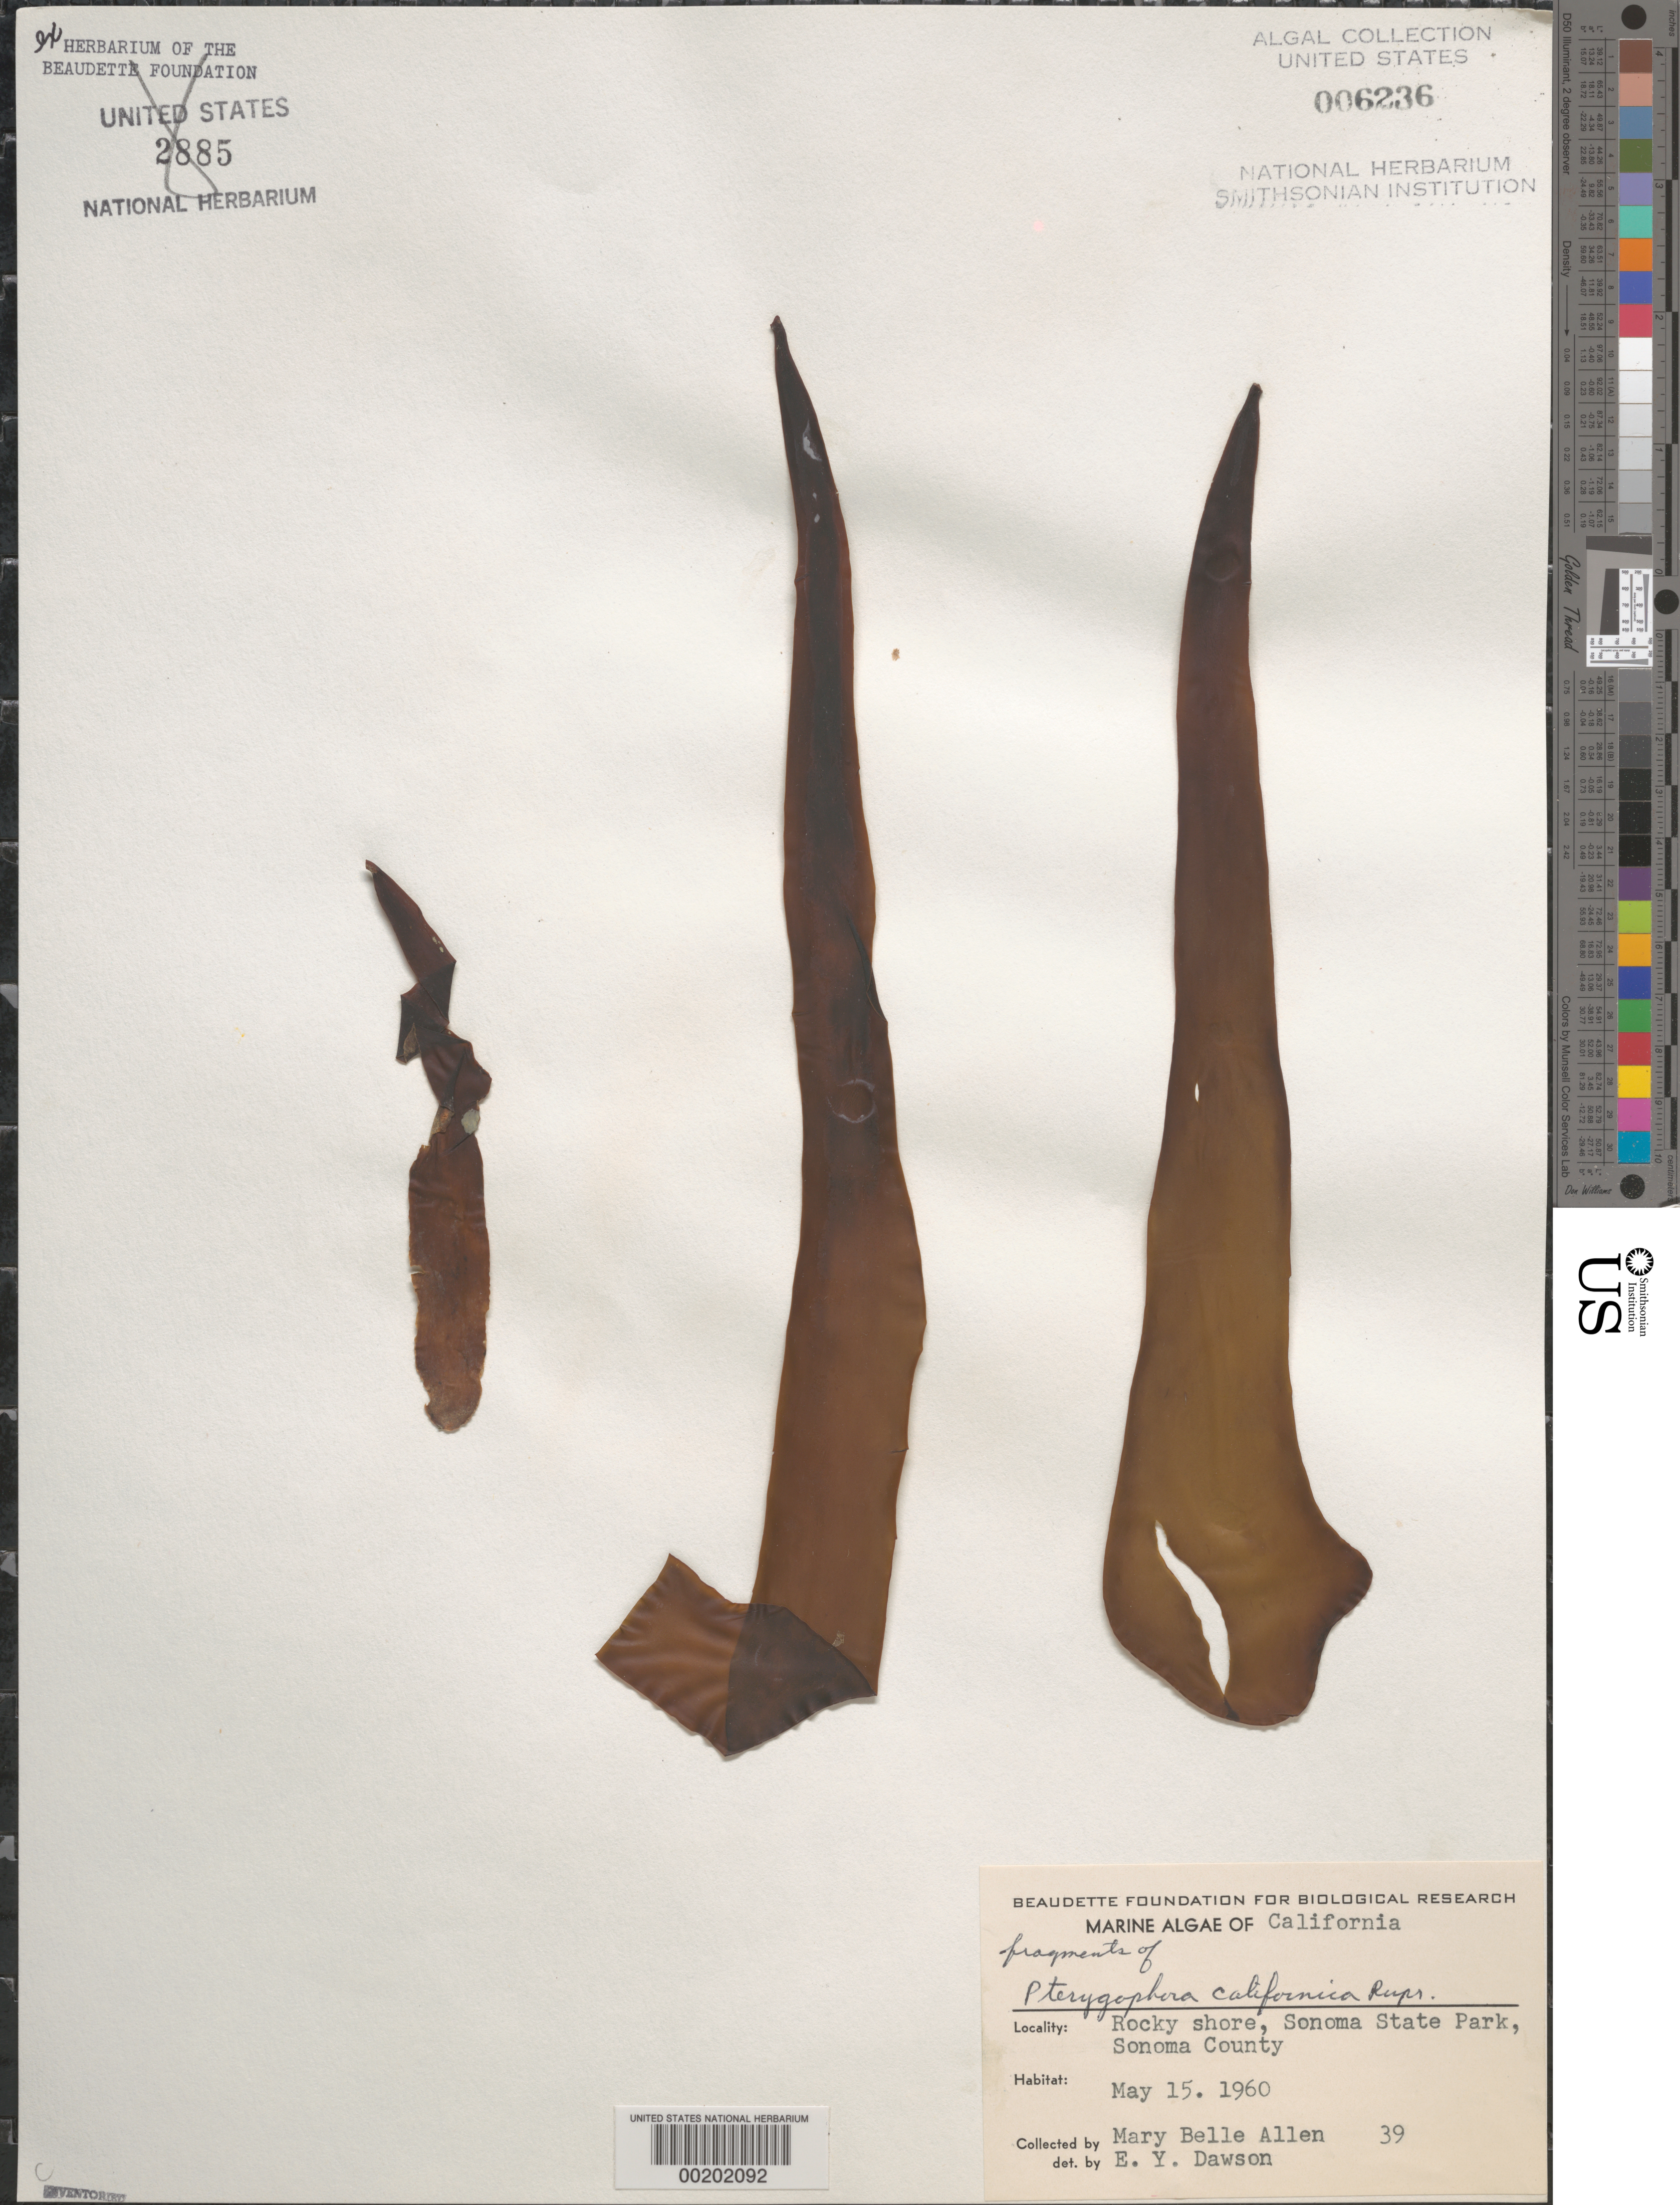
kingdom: Chromista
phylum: Ochrophyta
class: Phaeophyceae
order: Laminariales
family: Alariaceae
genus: Pterygophora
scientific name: Pterygophora californica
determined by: Dawson, E. Y.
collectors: M. B. Allen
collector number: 39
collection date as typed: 15 Mar 1960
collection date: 1960-03-15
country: United States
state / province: California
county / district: Sonoma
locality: Sonoma State Park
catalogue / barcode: US 6236